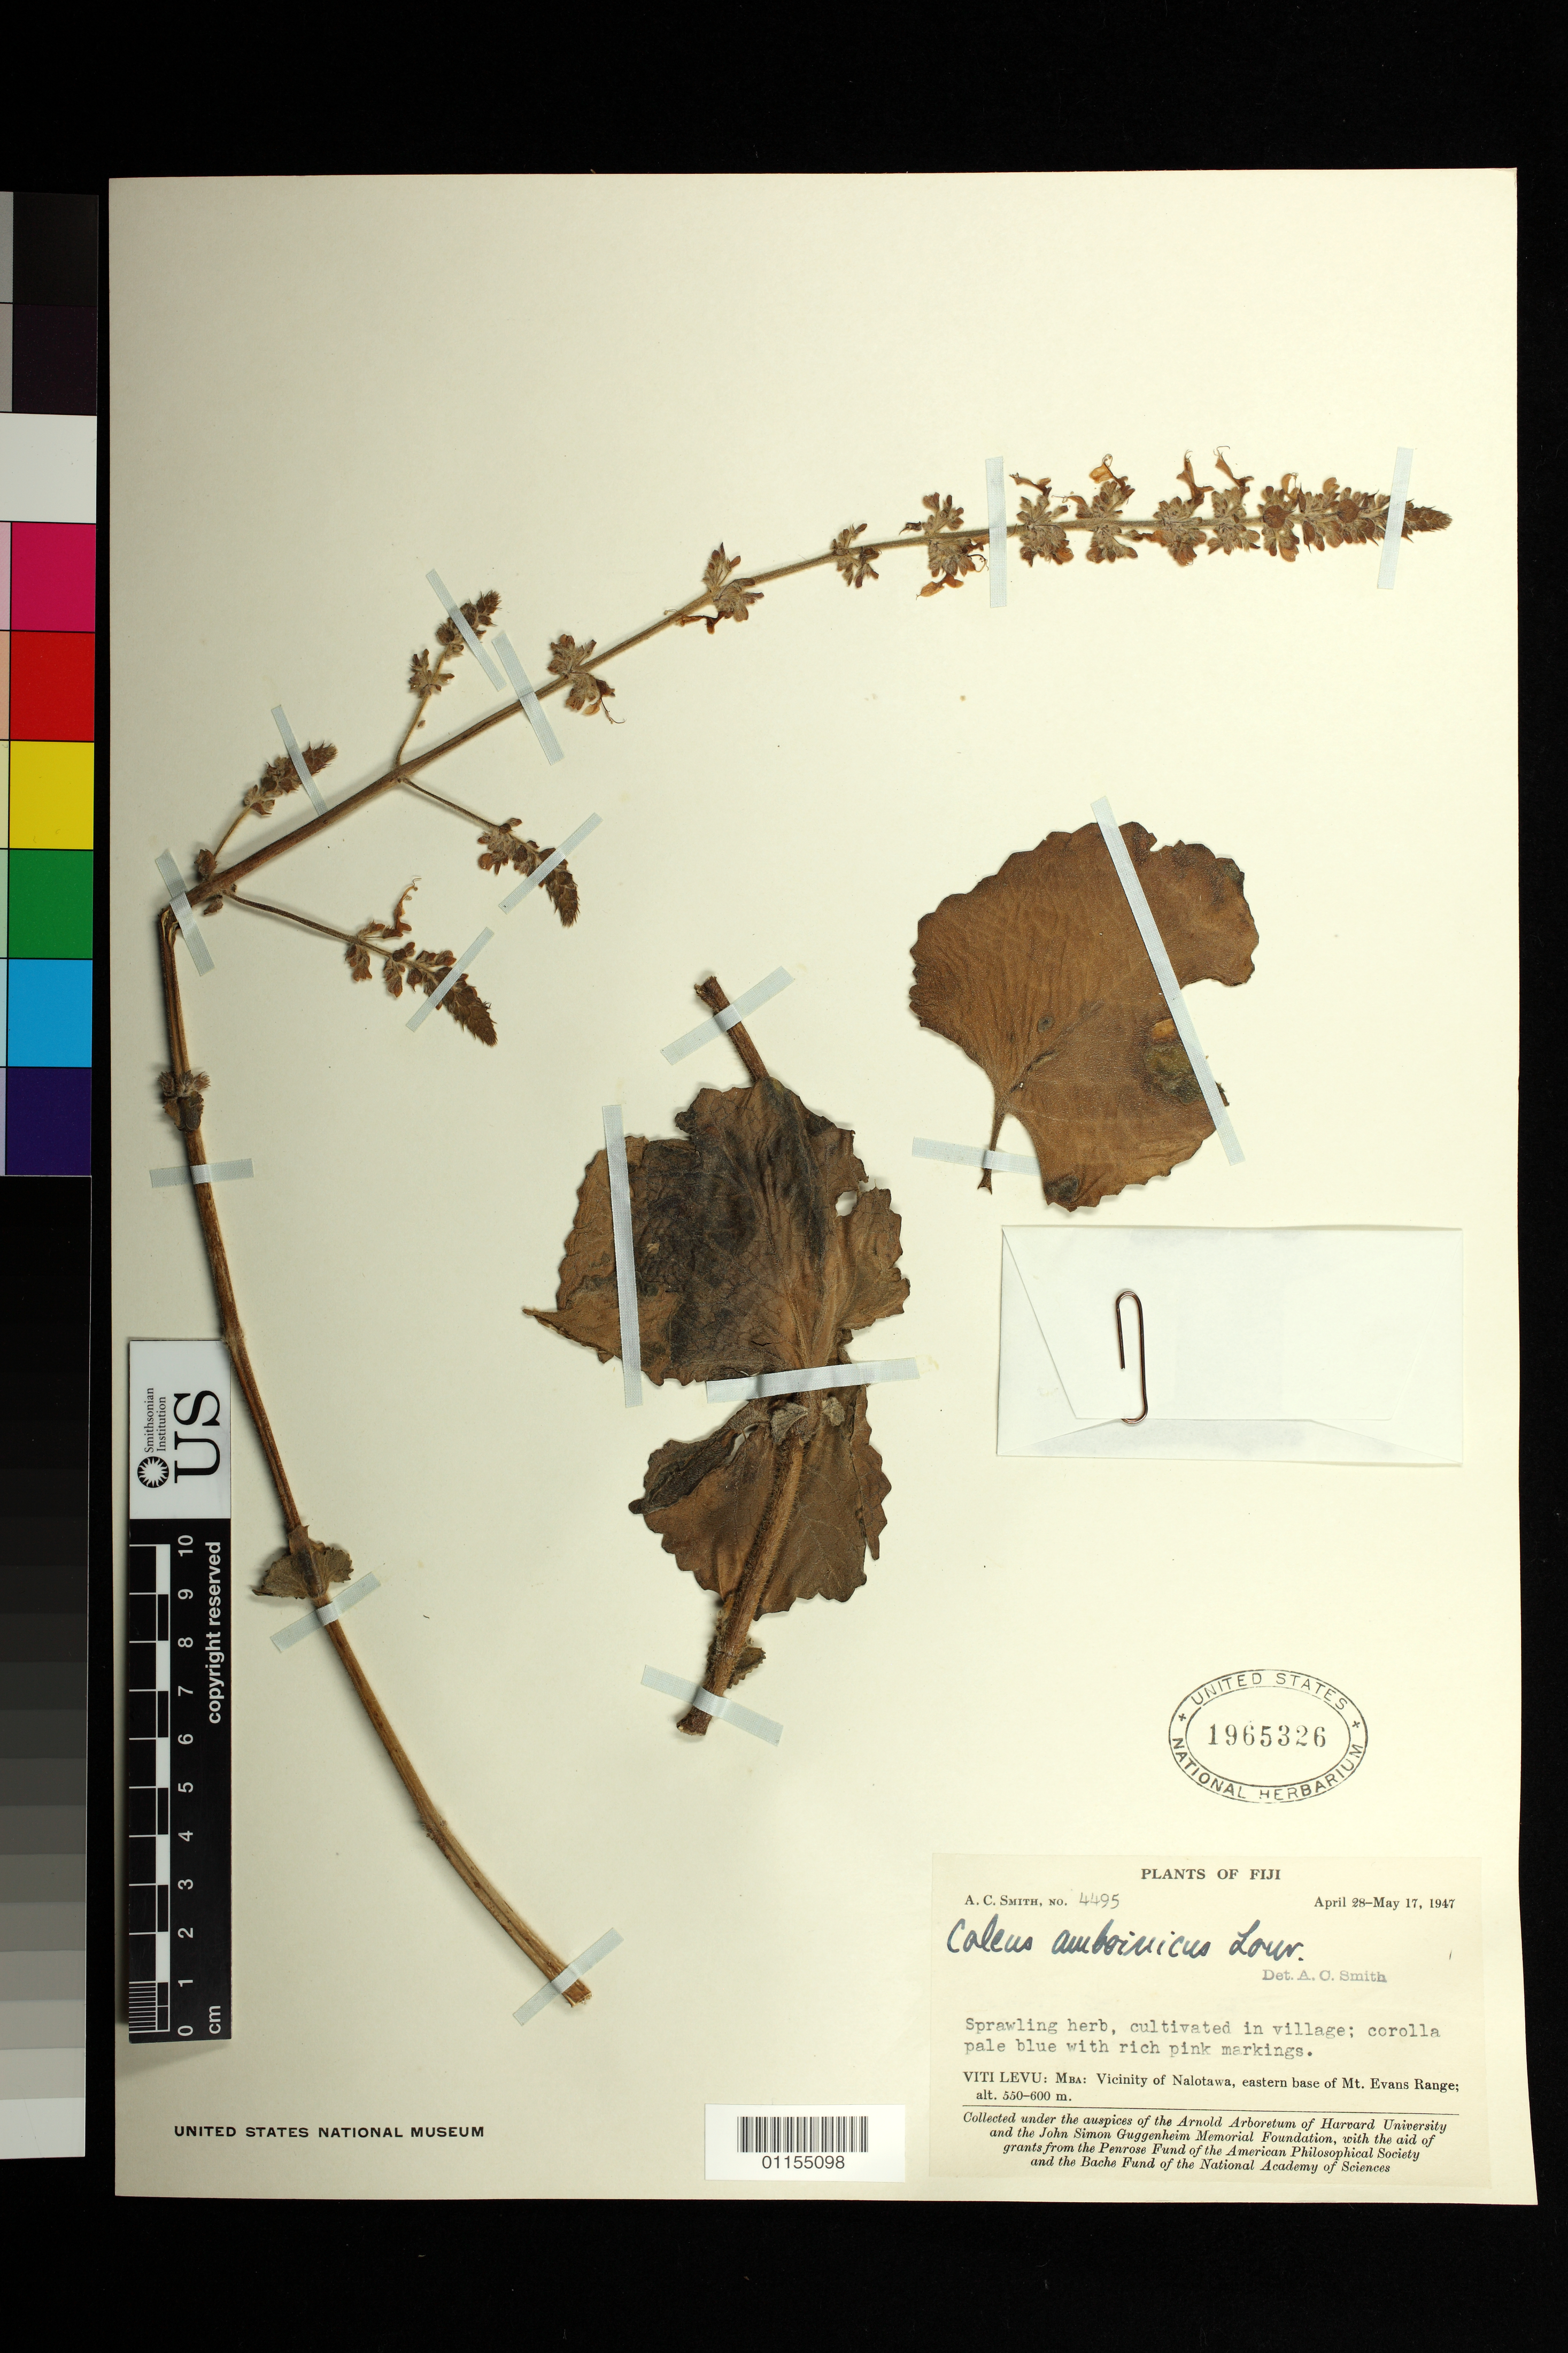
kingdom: Plantae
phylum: Tracheophyta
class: Magnoliopsida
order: Lamiales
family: Lamiaceae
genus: Coleus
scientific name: Coleus amboinicus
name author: Lour.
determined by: Smith, A. C.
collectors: A. C. Smith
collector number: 4495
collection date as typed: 28 Apr 1947 to 17 May 1947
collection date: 1947-04-28/1947-05-17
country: Fiji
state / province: Western Division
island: Viti Levu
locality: Vicinity of nalotawa, eastern base of mt. evans range; in village.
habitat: Cultivated in village.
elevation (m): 550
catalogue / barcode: US 1965326